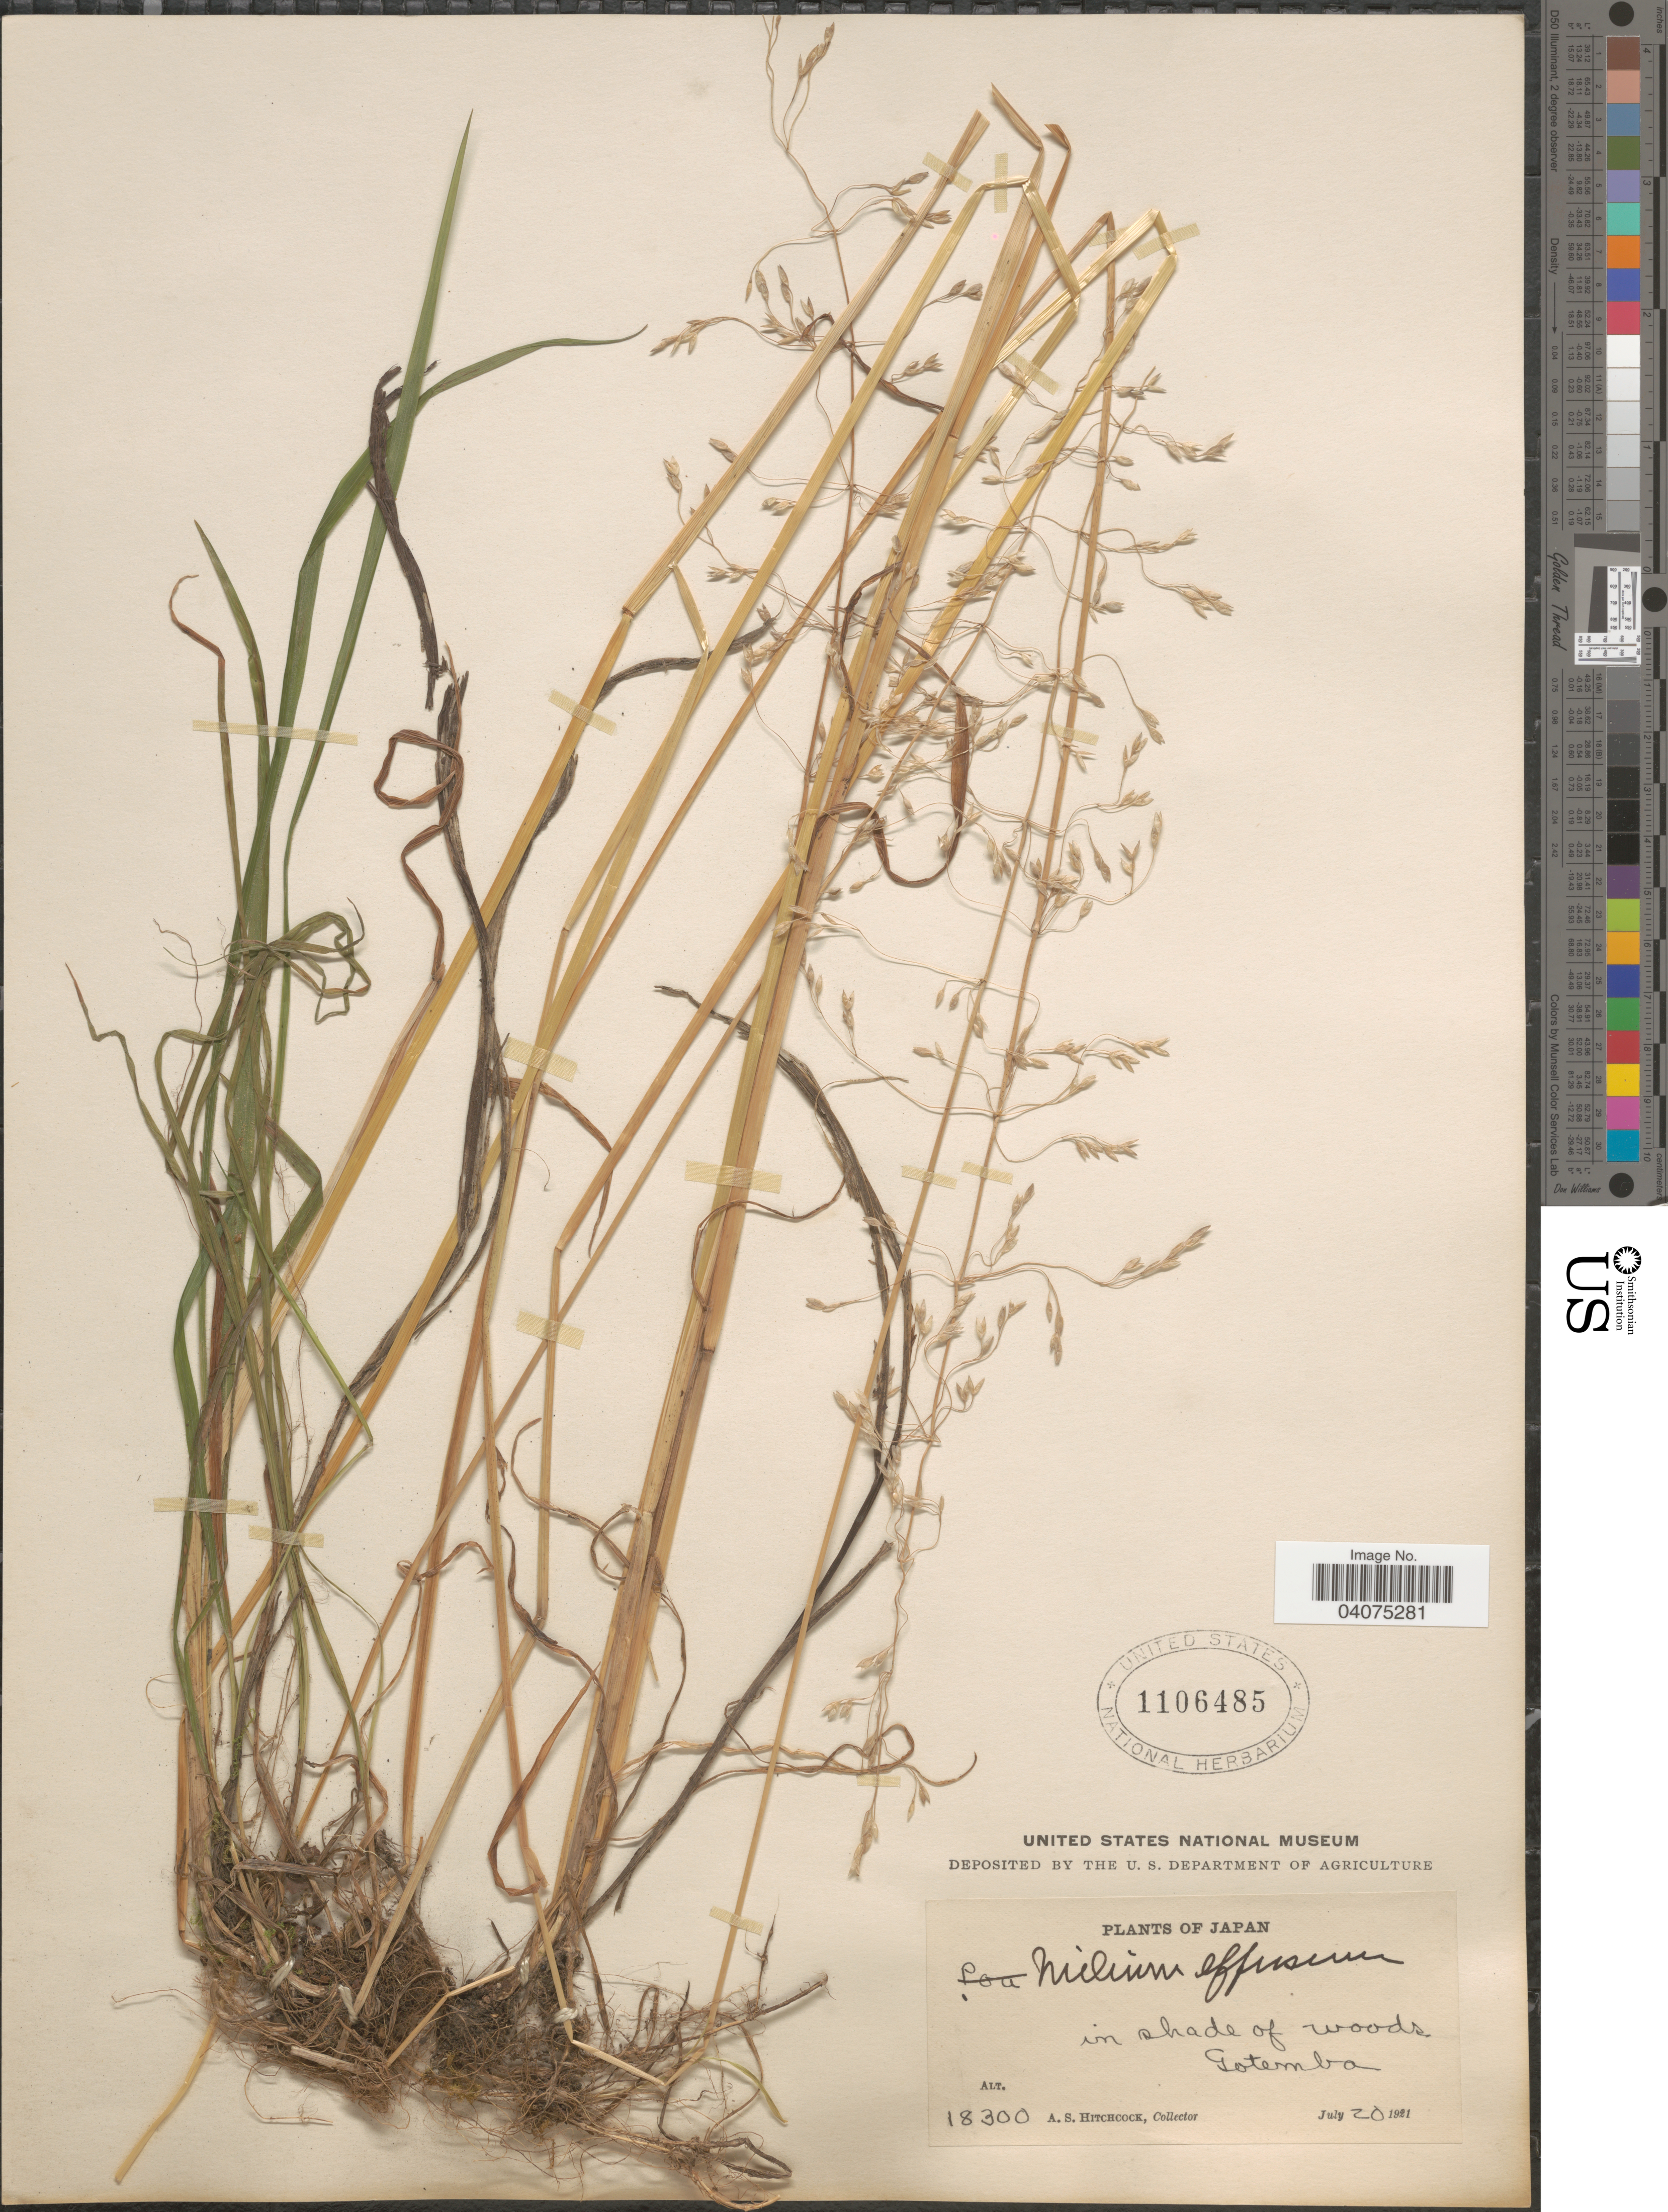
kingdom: Plantae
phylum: Tracheophyta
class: Liliopsida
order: Poales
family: Poaceae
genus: Milium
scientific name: Milium effusum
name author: L.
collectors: A. S. Hitchcock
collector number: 18300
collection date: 1921-07-20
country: Japan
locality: In shade of woods. Gotemba.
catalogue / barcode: US 1106485